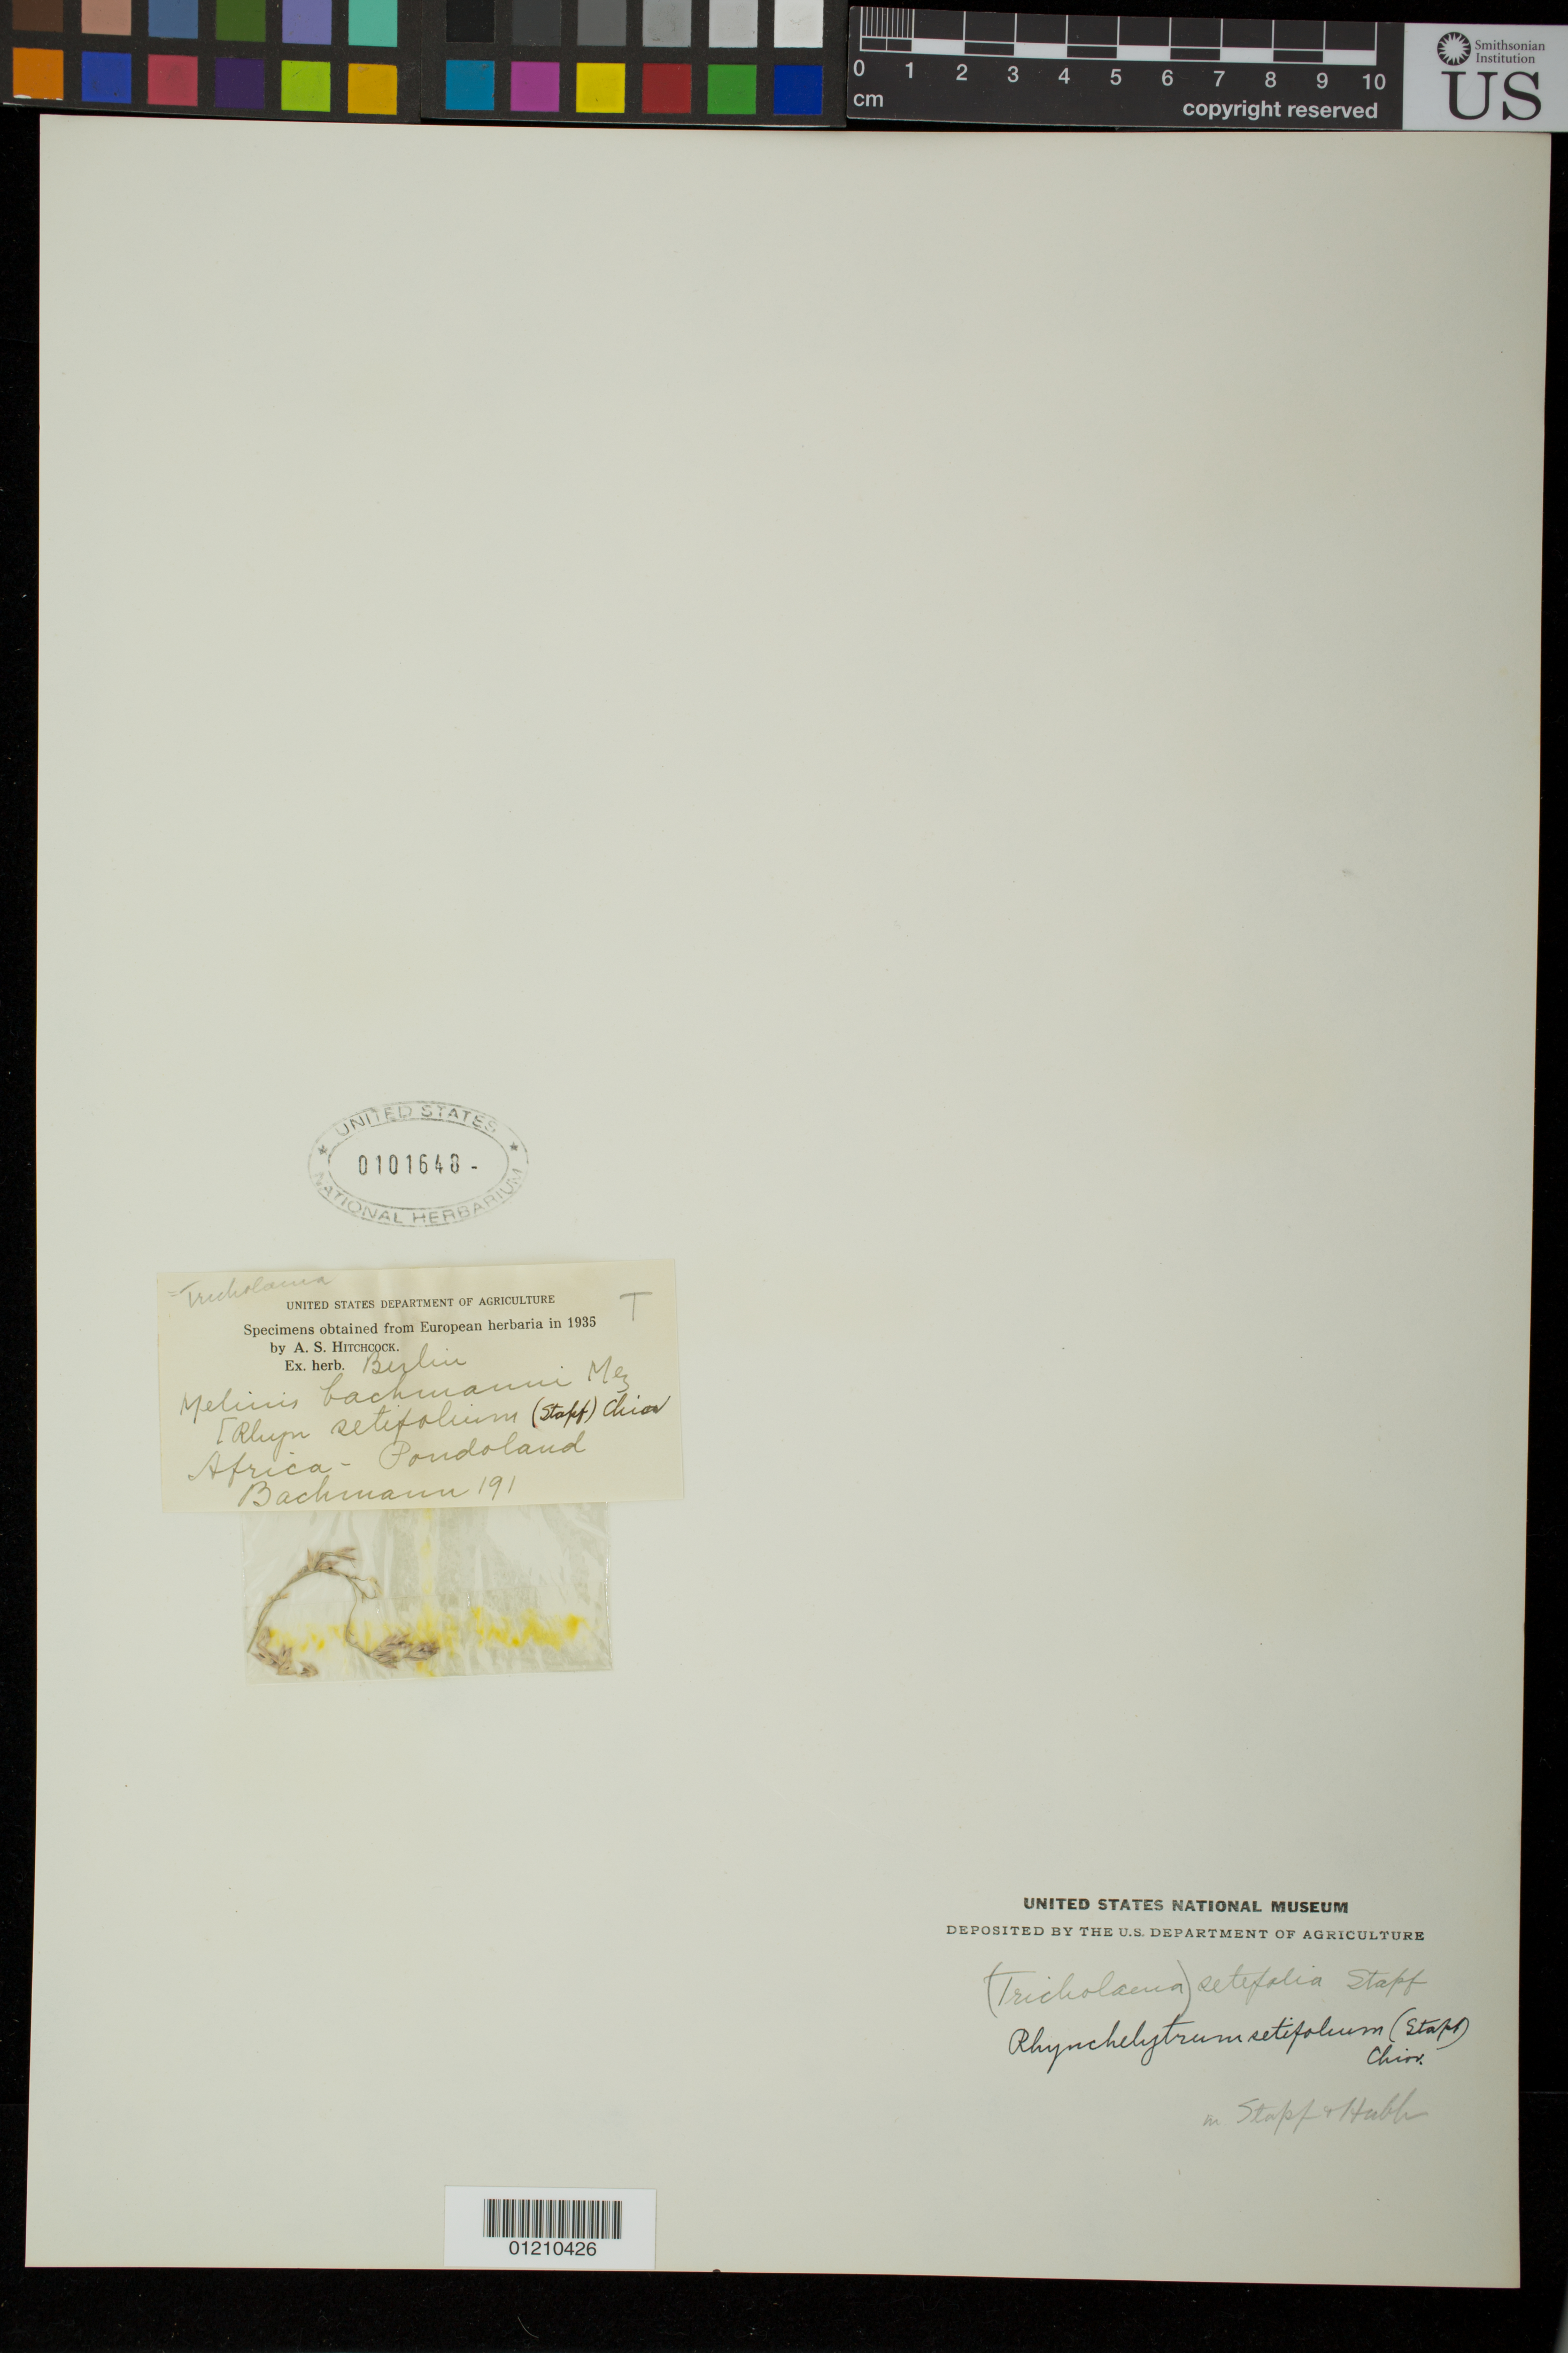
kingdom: Plantae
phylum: Tracheophyta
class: Liliopsida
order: Poales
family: Poaceae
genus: Melinis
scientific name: Melinis bachmannii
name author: Mez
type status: Type Collection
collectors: F. E. T. Bachmann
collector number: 191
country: South Africa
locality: Pondoland.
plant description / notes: Fragmentary material of type specimen ex herb.Berlin.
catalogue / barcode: US 101648